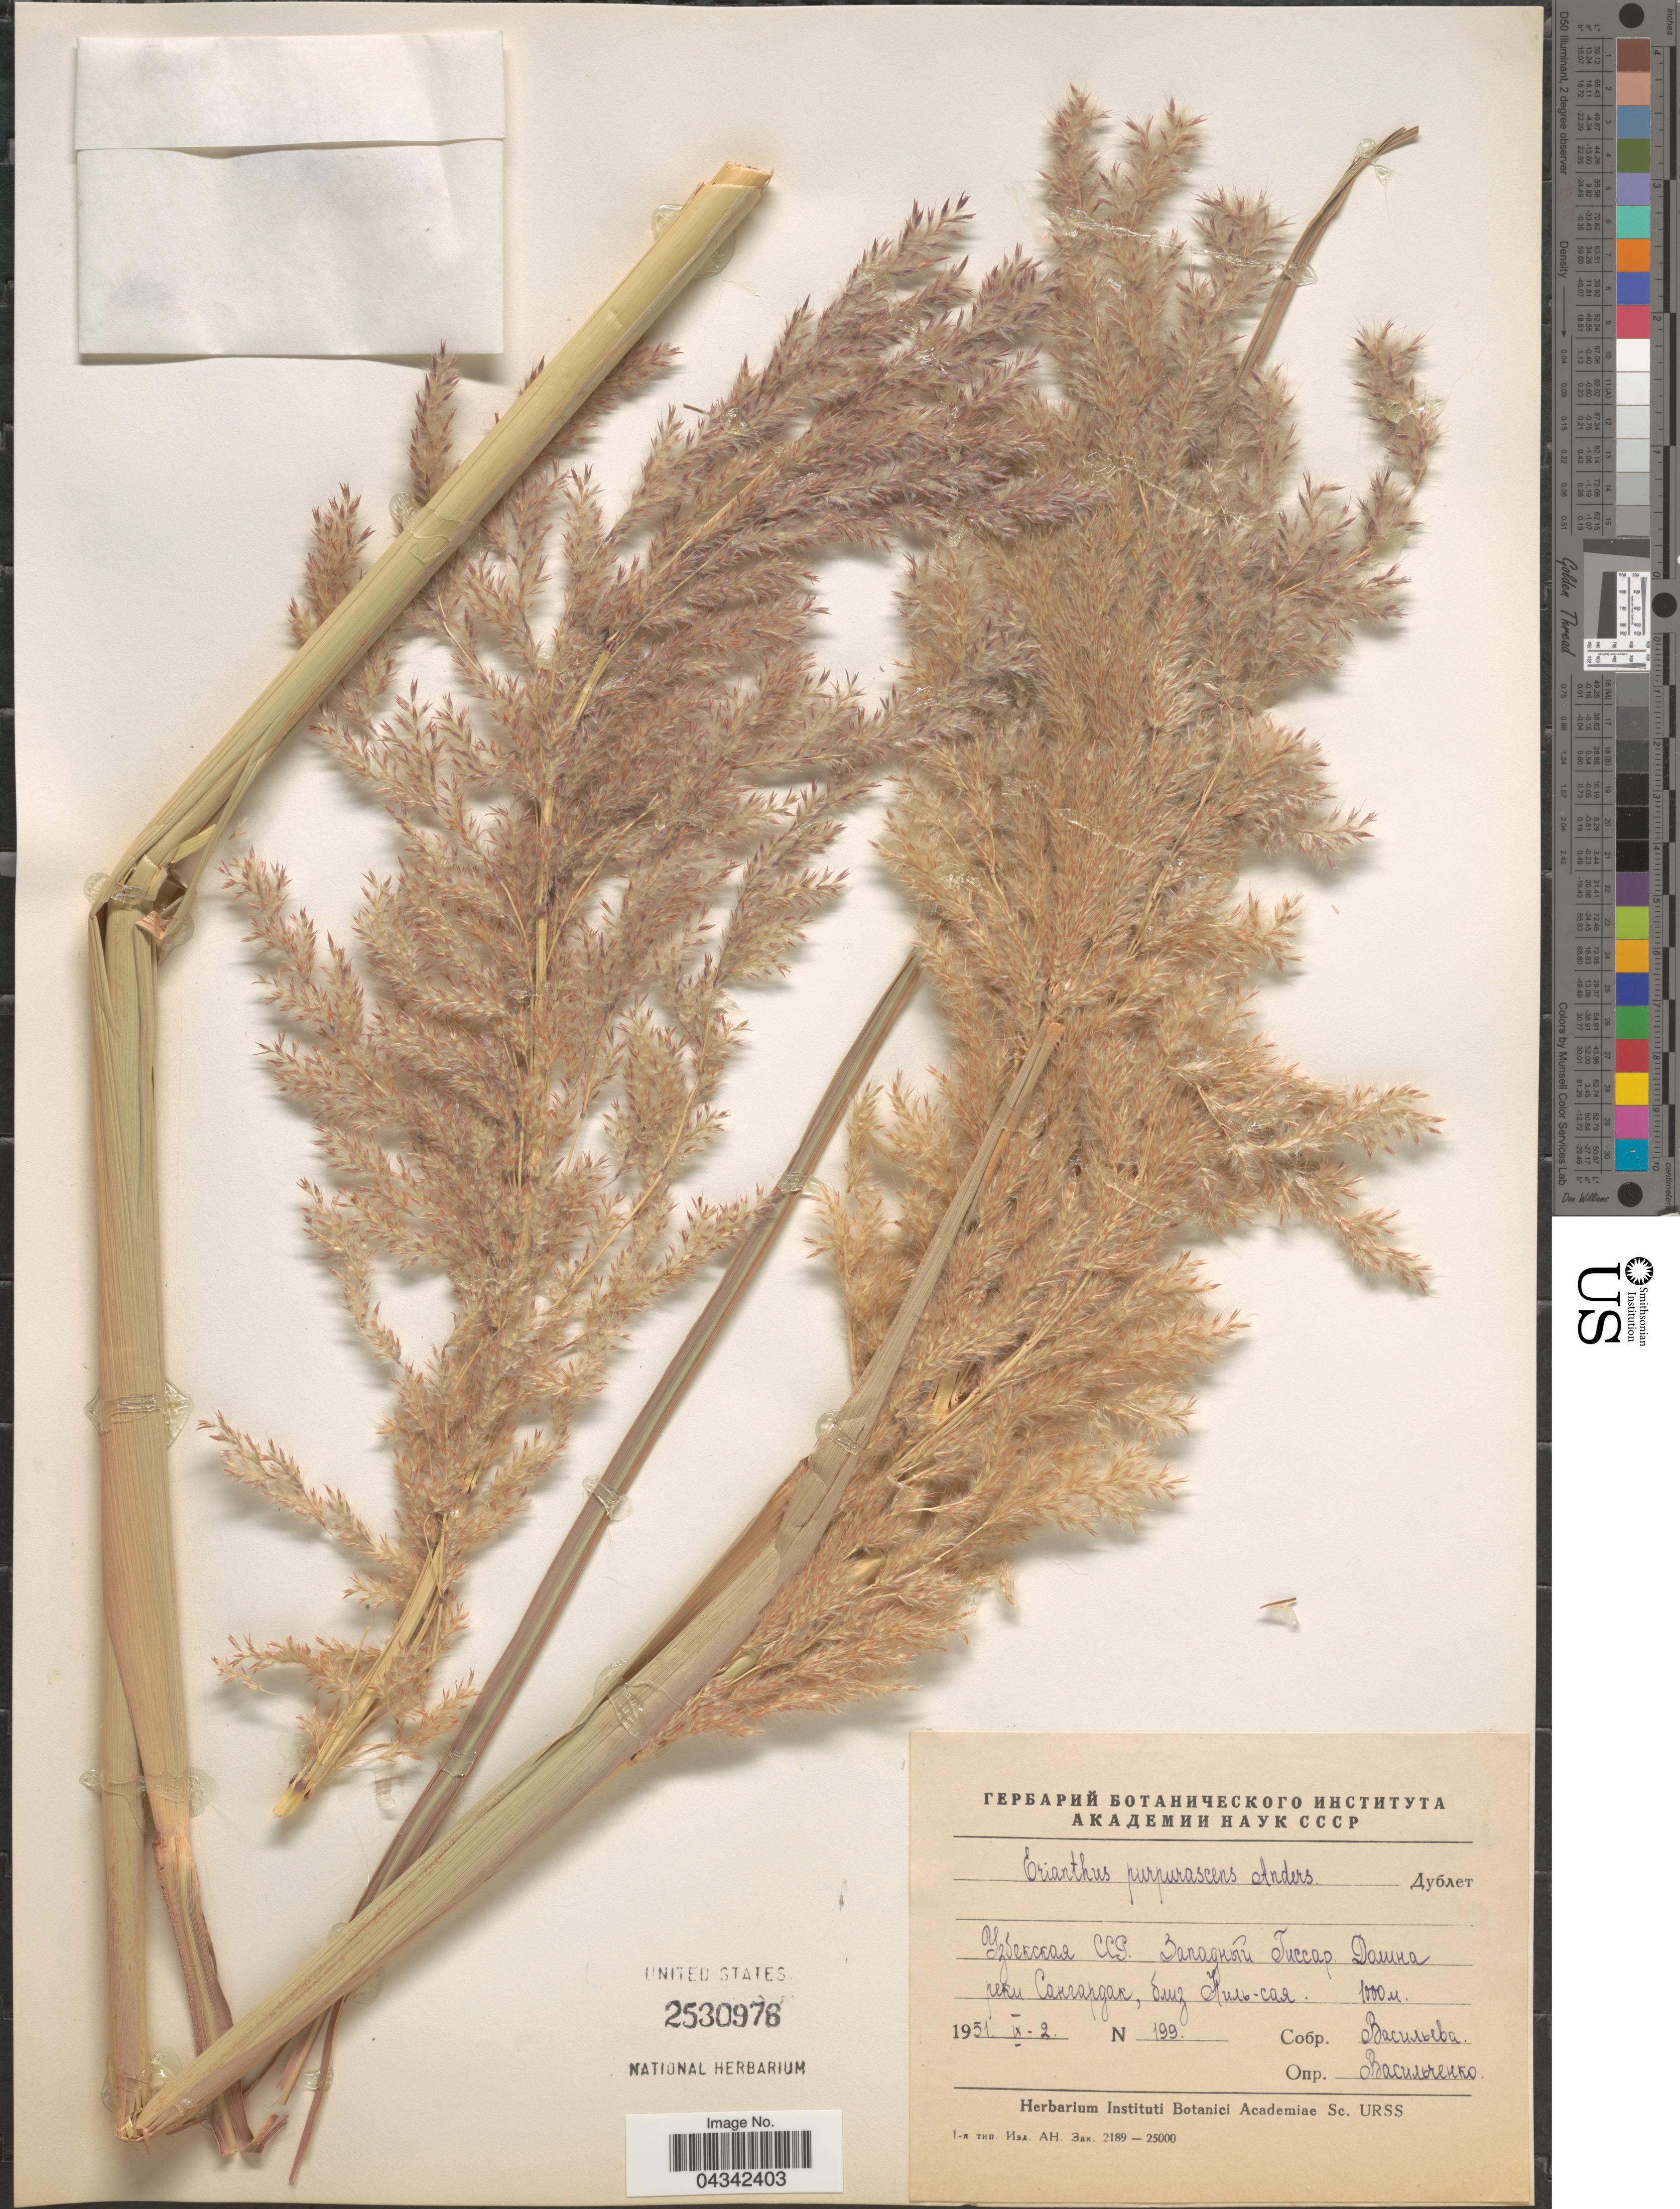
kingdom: Plantae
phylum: Tracheophyta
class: Liliopsida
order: Poales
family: Poaceae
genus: Tripidium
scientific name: Tripidium ravennae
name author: (L.) H. Scholz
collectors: Vasilev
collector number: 199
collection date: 1951-09-02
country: Uzbekistan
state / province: Surxondaryo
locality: West Gissar Range, valley of river Sangardak, near Kil-say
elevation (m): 1000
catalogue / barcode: US 2530976